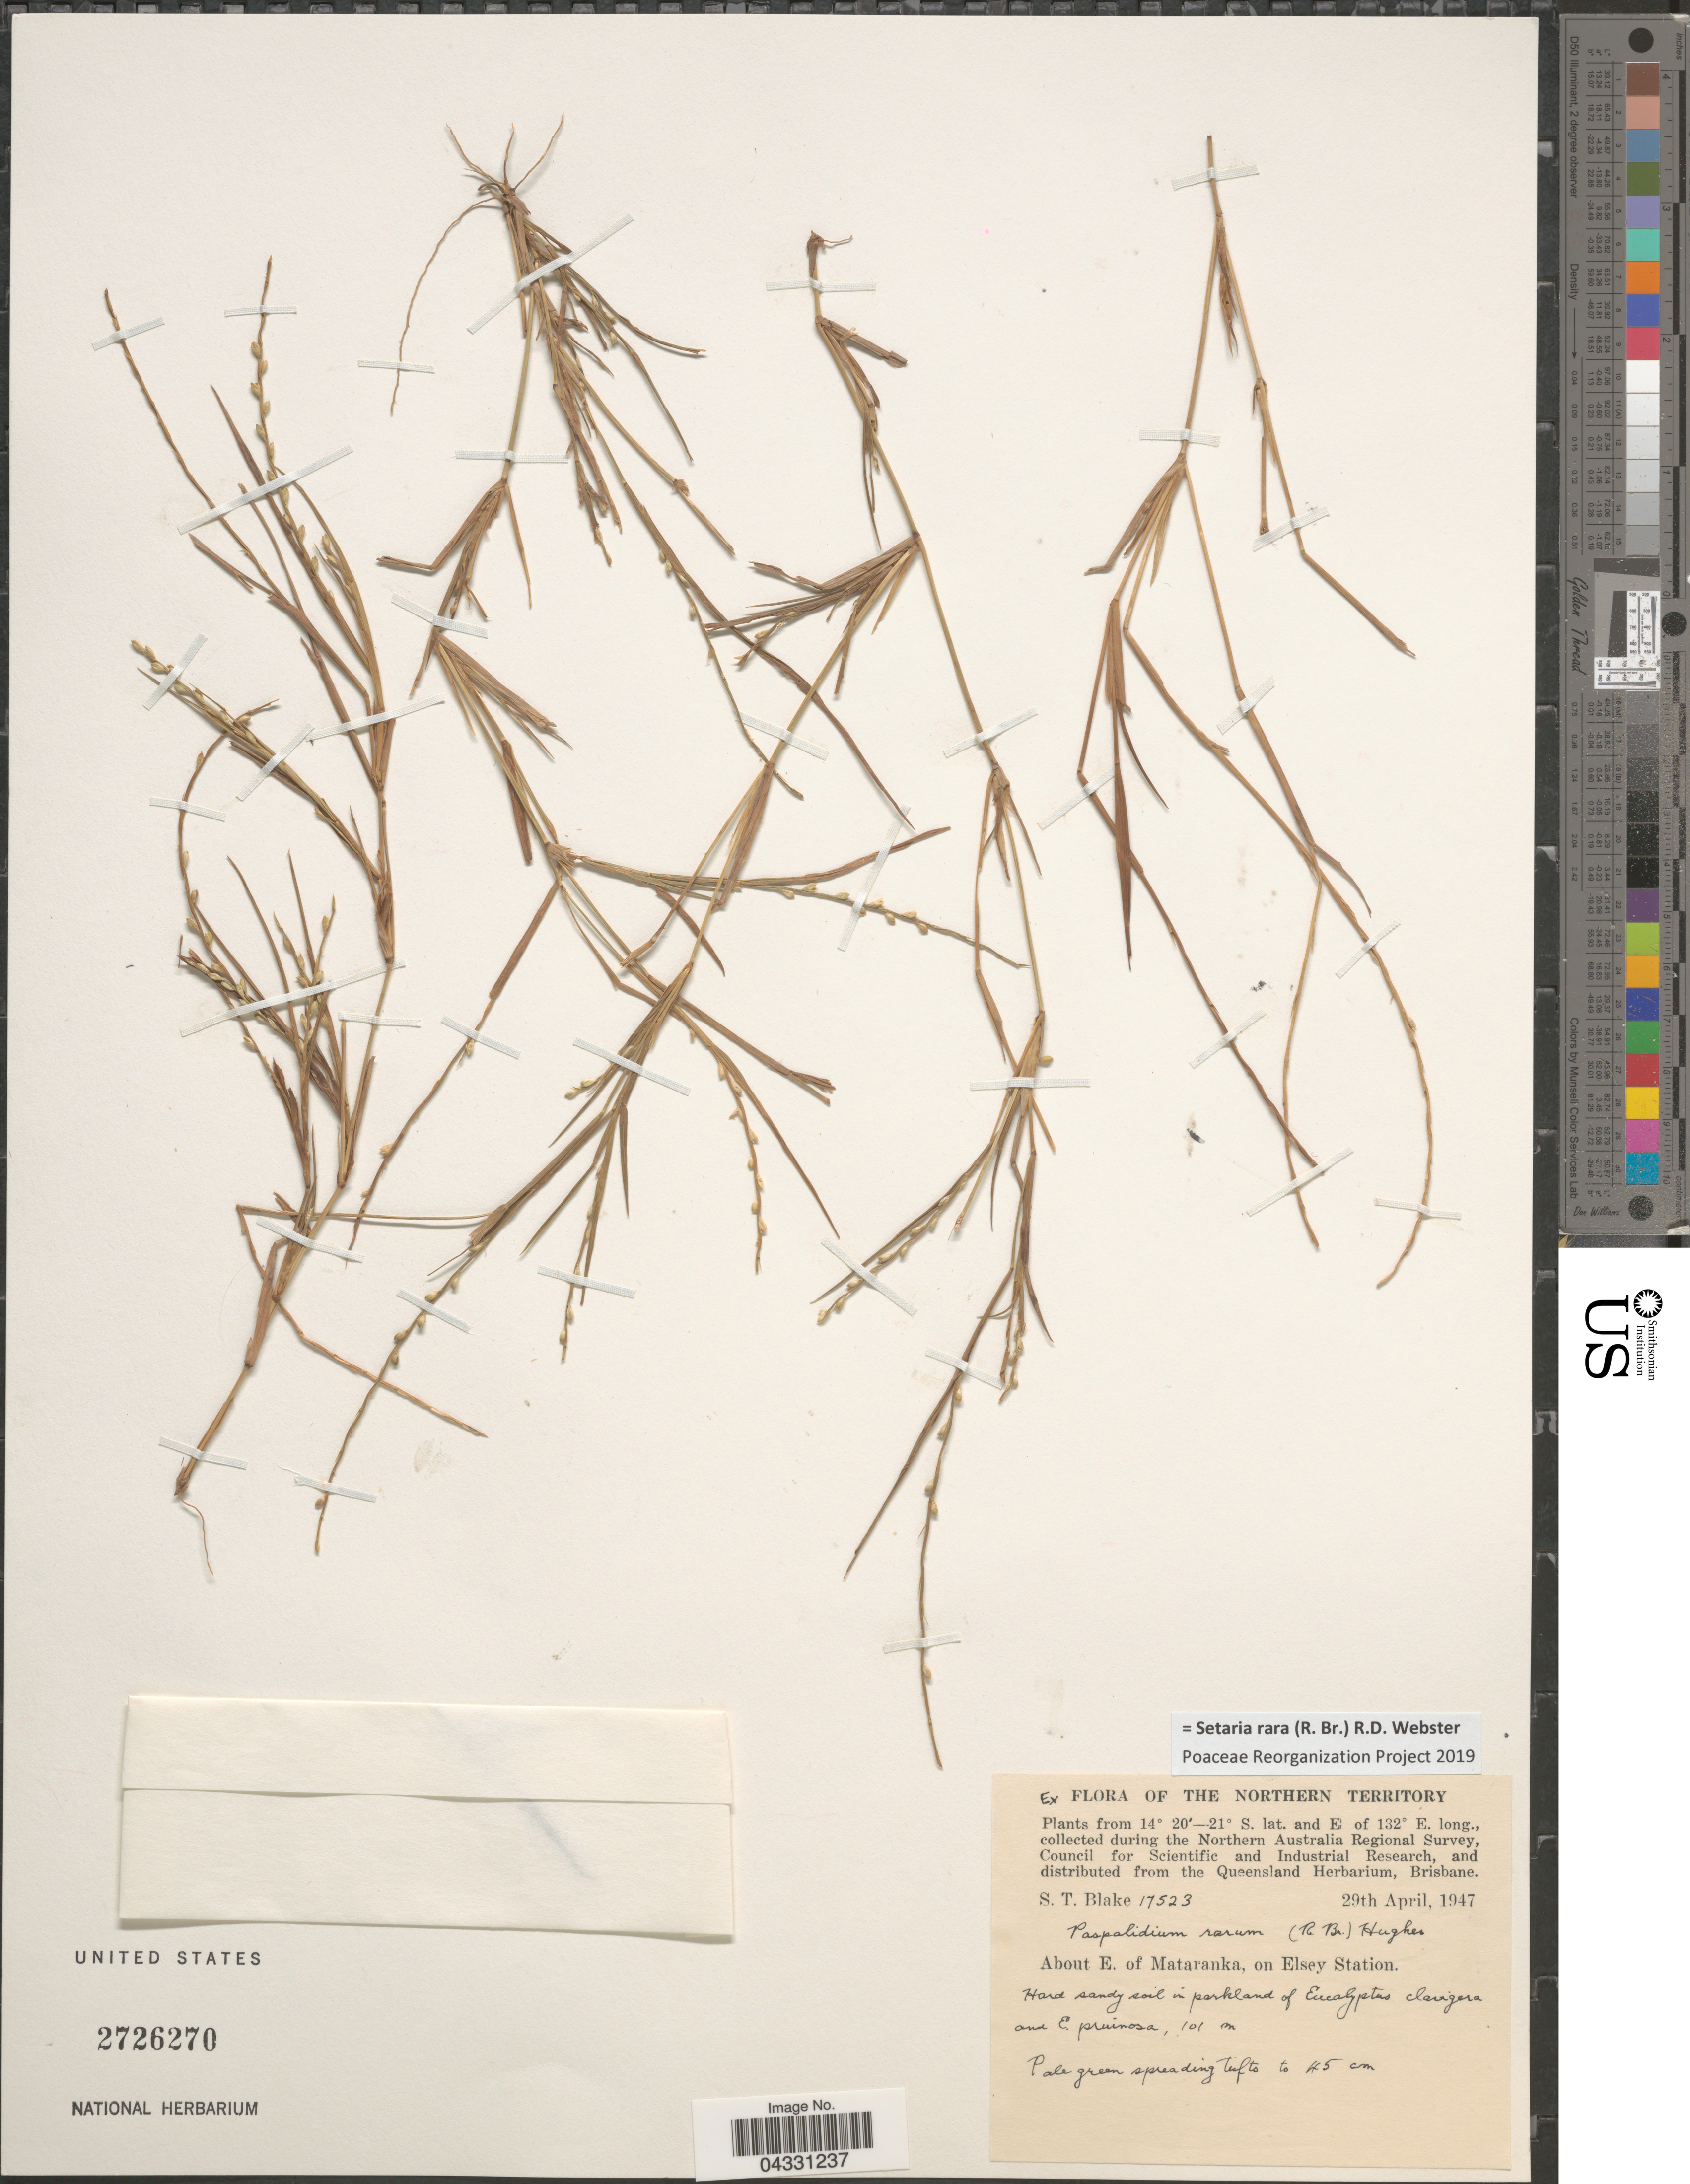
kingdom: Plantae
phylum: Tracheophyta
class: Liliopsida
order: Poales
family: Poaceae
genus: Setaria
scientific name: Setaria rara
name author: (R. Br.) R.D. Webster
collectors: S. T. Blake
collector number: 17523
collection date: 1947-04-29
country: Australia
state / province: Northern Territory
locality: The Northern Australia Region Survey. About E. of Mataranka, on Elsey Station.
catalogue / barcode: US 2726270